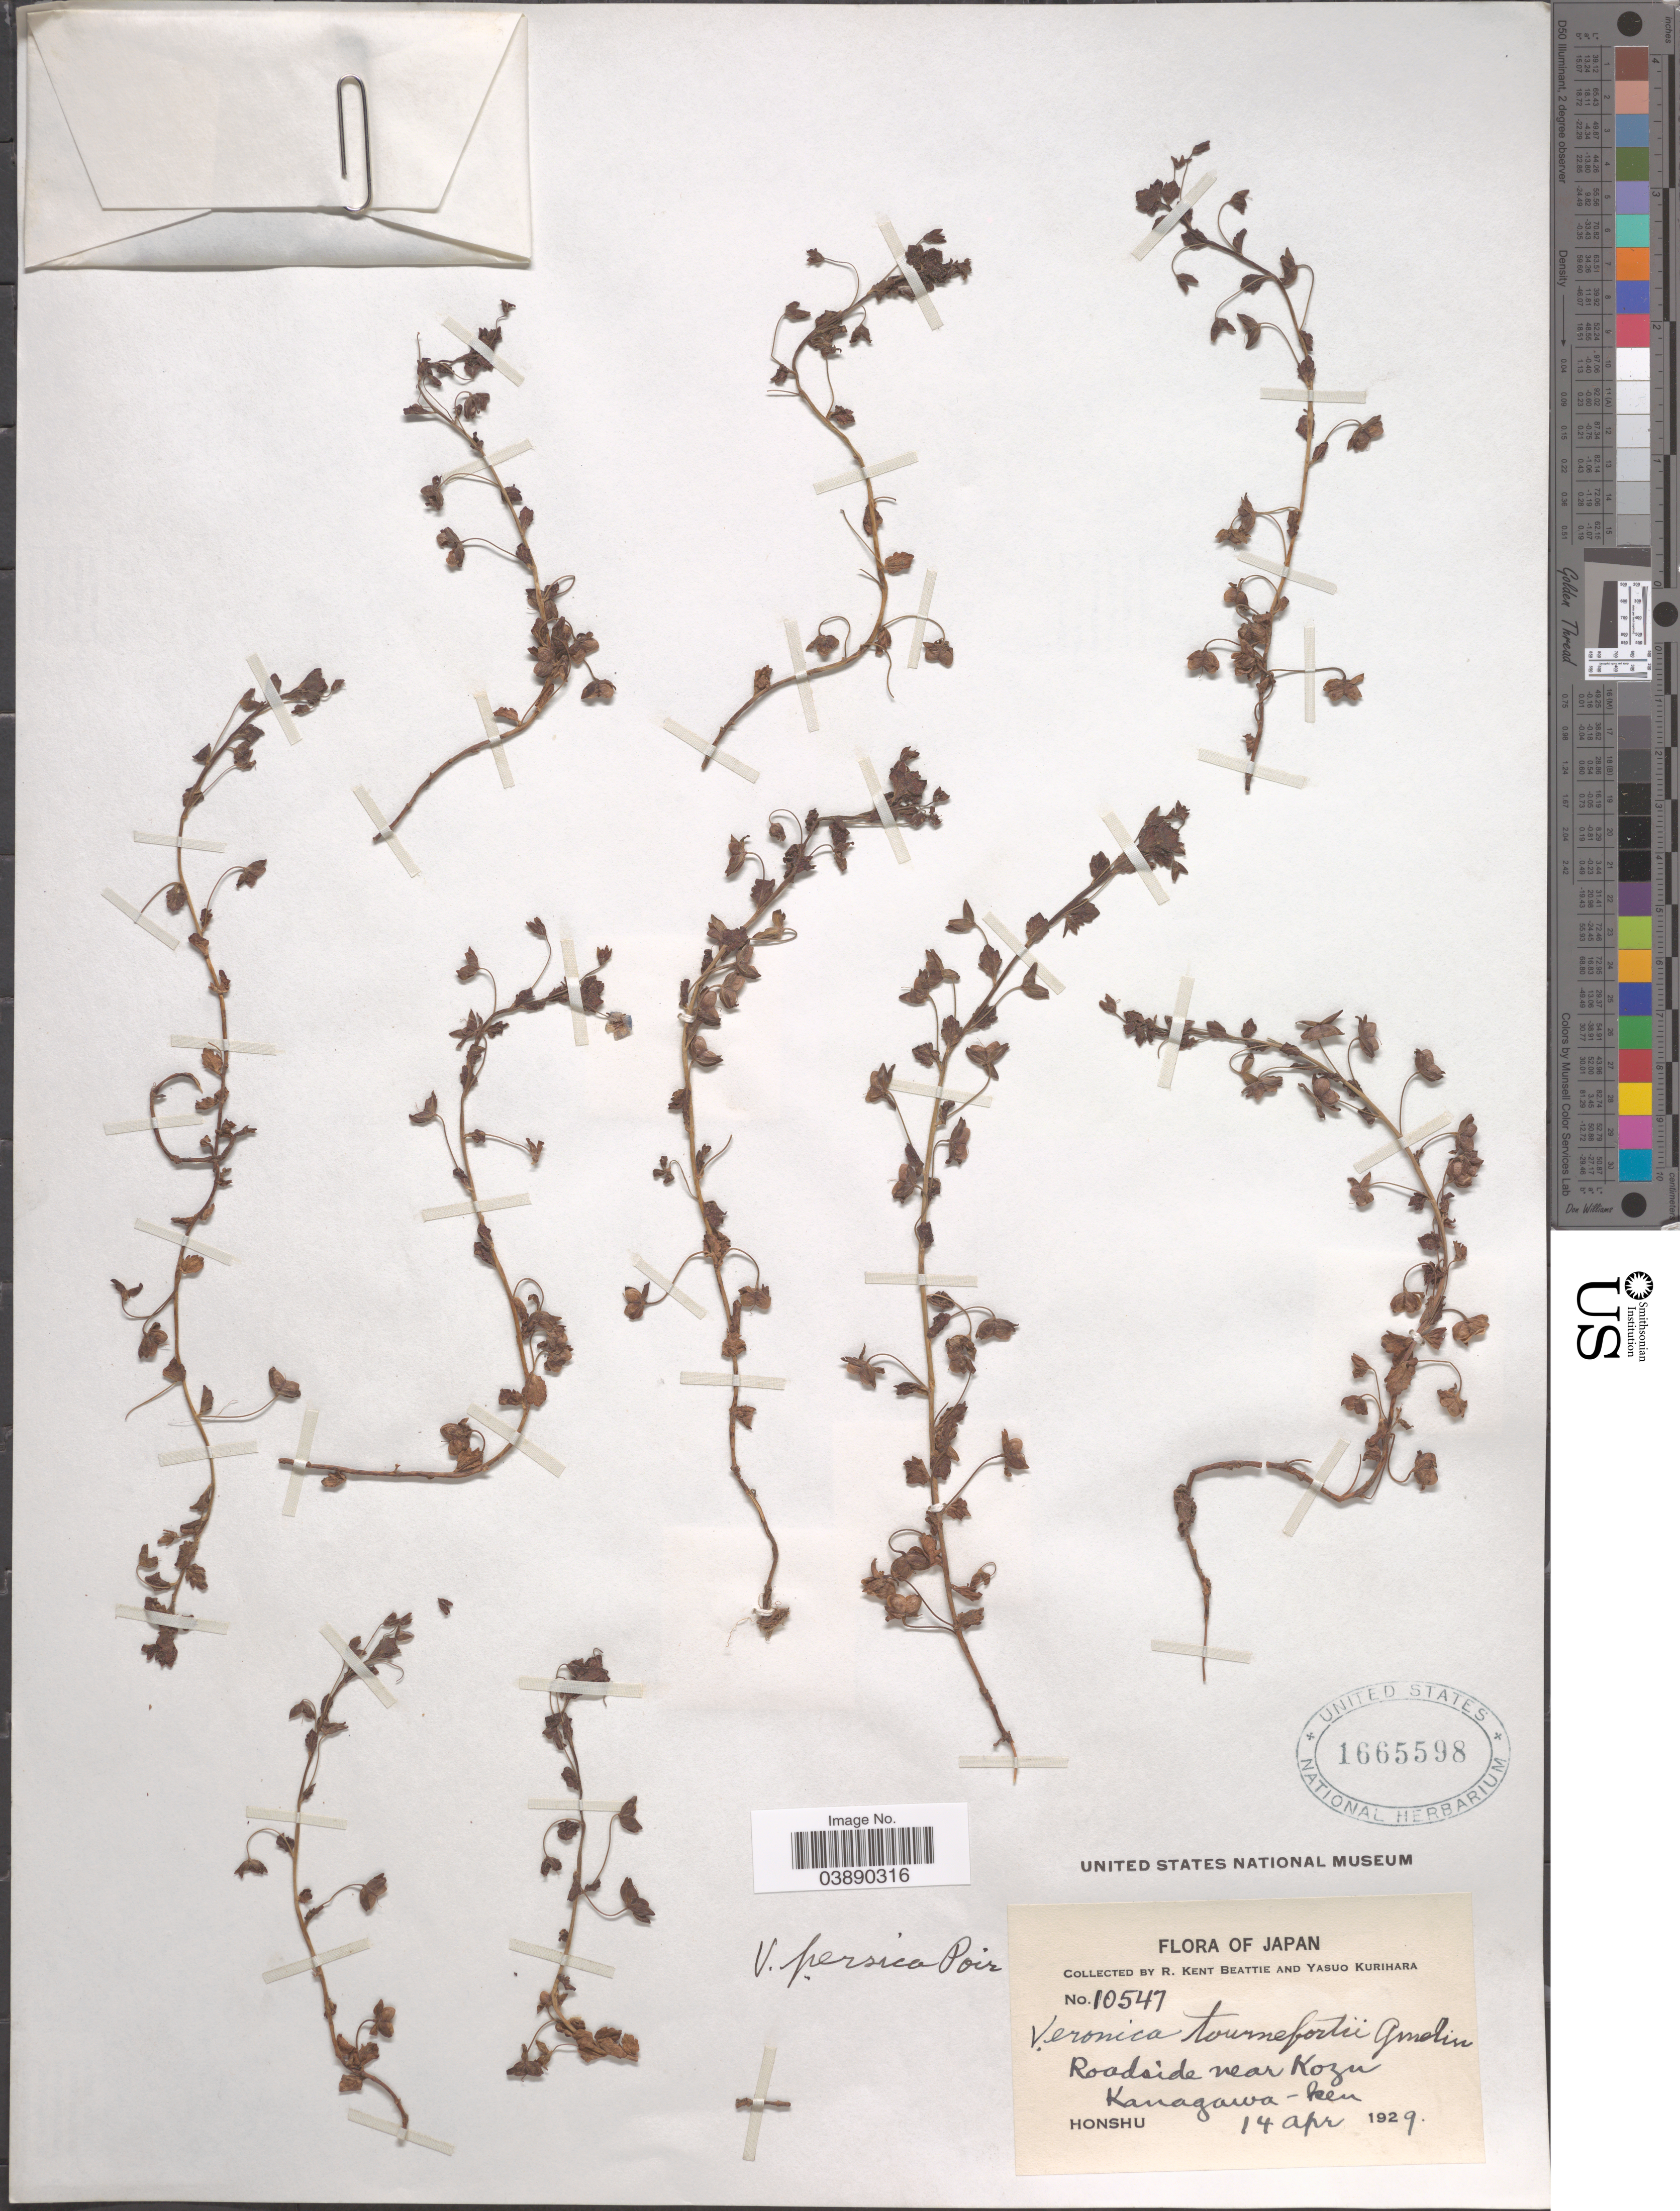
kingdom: Plantae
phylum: Tracheophyta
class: Magnoliopsida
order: Lamiales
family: Plantaginaceae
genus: Veronica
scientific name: Veronica persica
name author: Poir.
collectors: R. K. Beattie & Y. Kurihara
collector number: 10547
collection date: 1929-04-14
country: Japan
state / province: Kanagawa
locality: Roadside near Kozu, Kanagawa-ken. Honshu.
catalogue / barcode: US 1665598